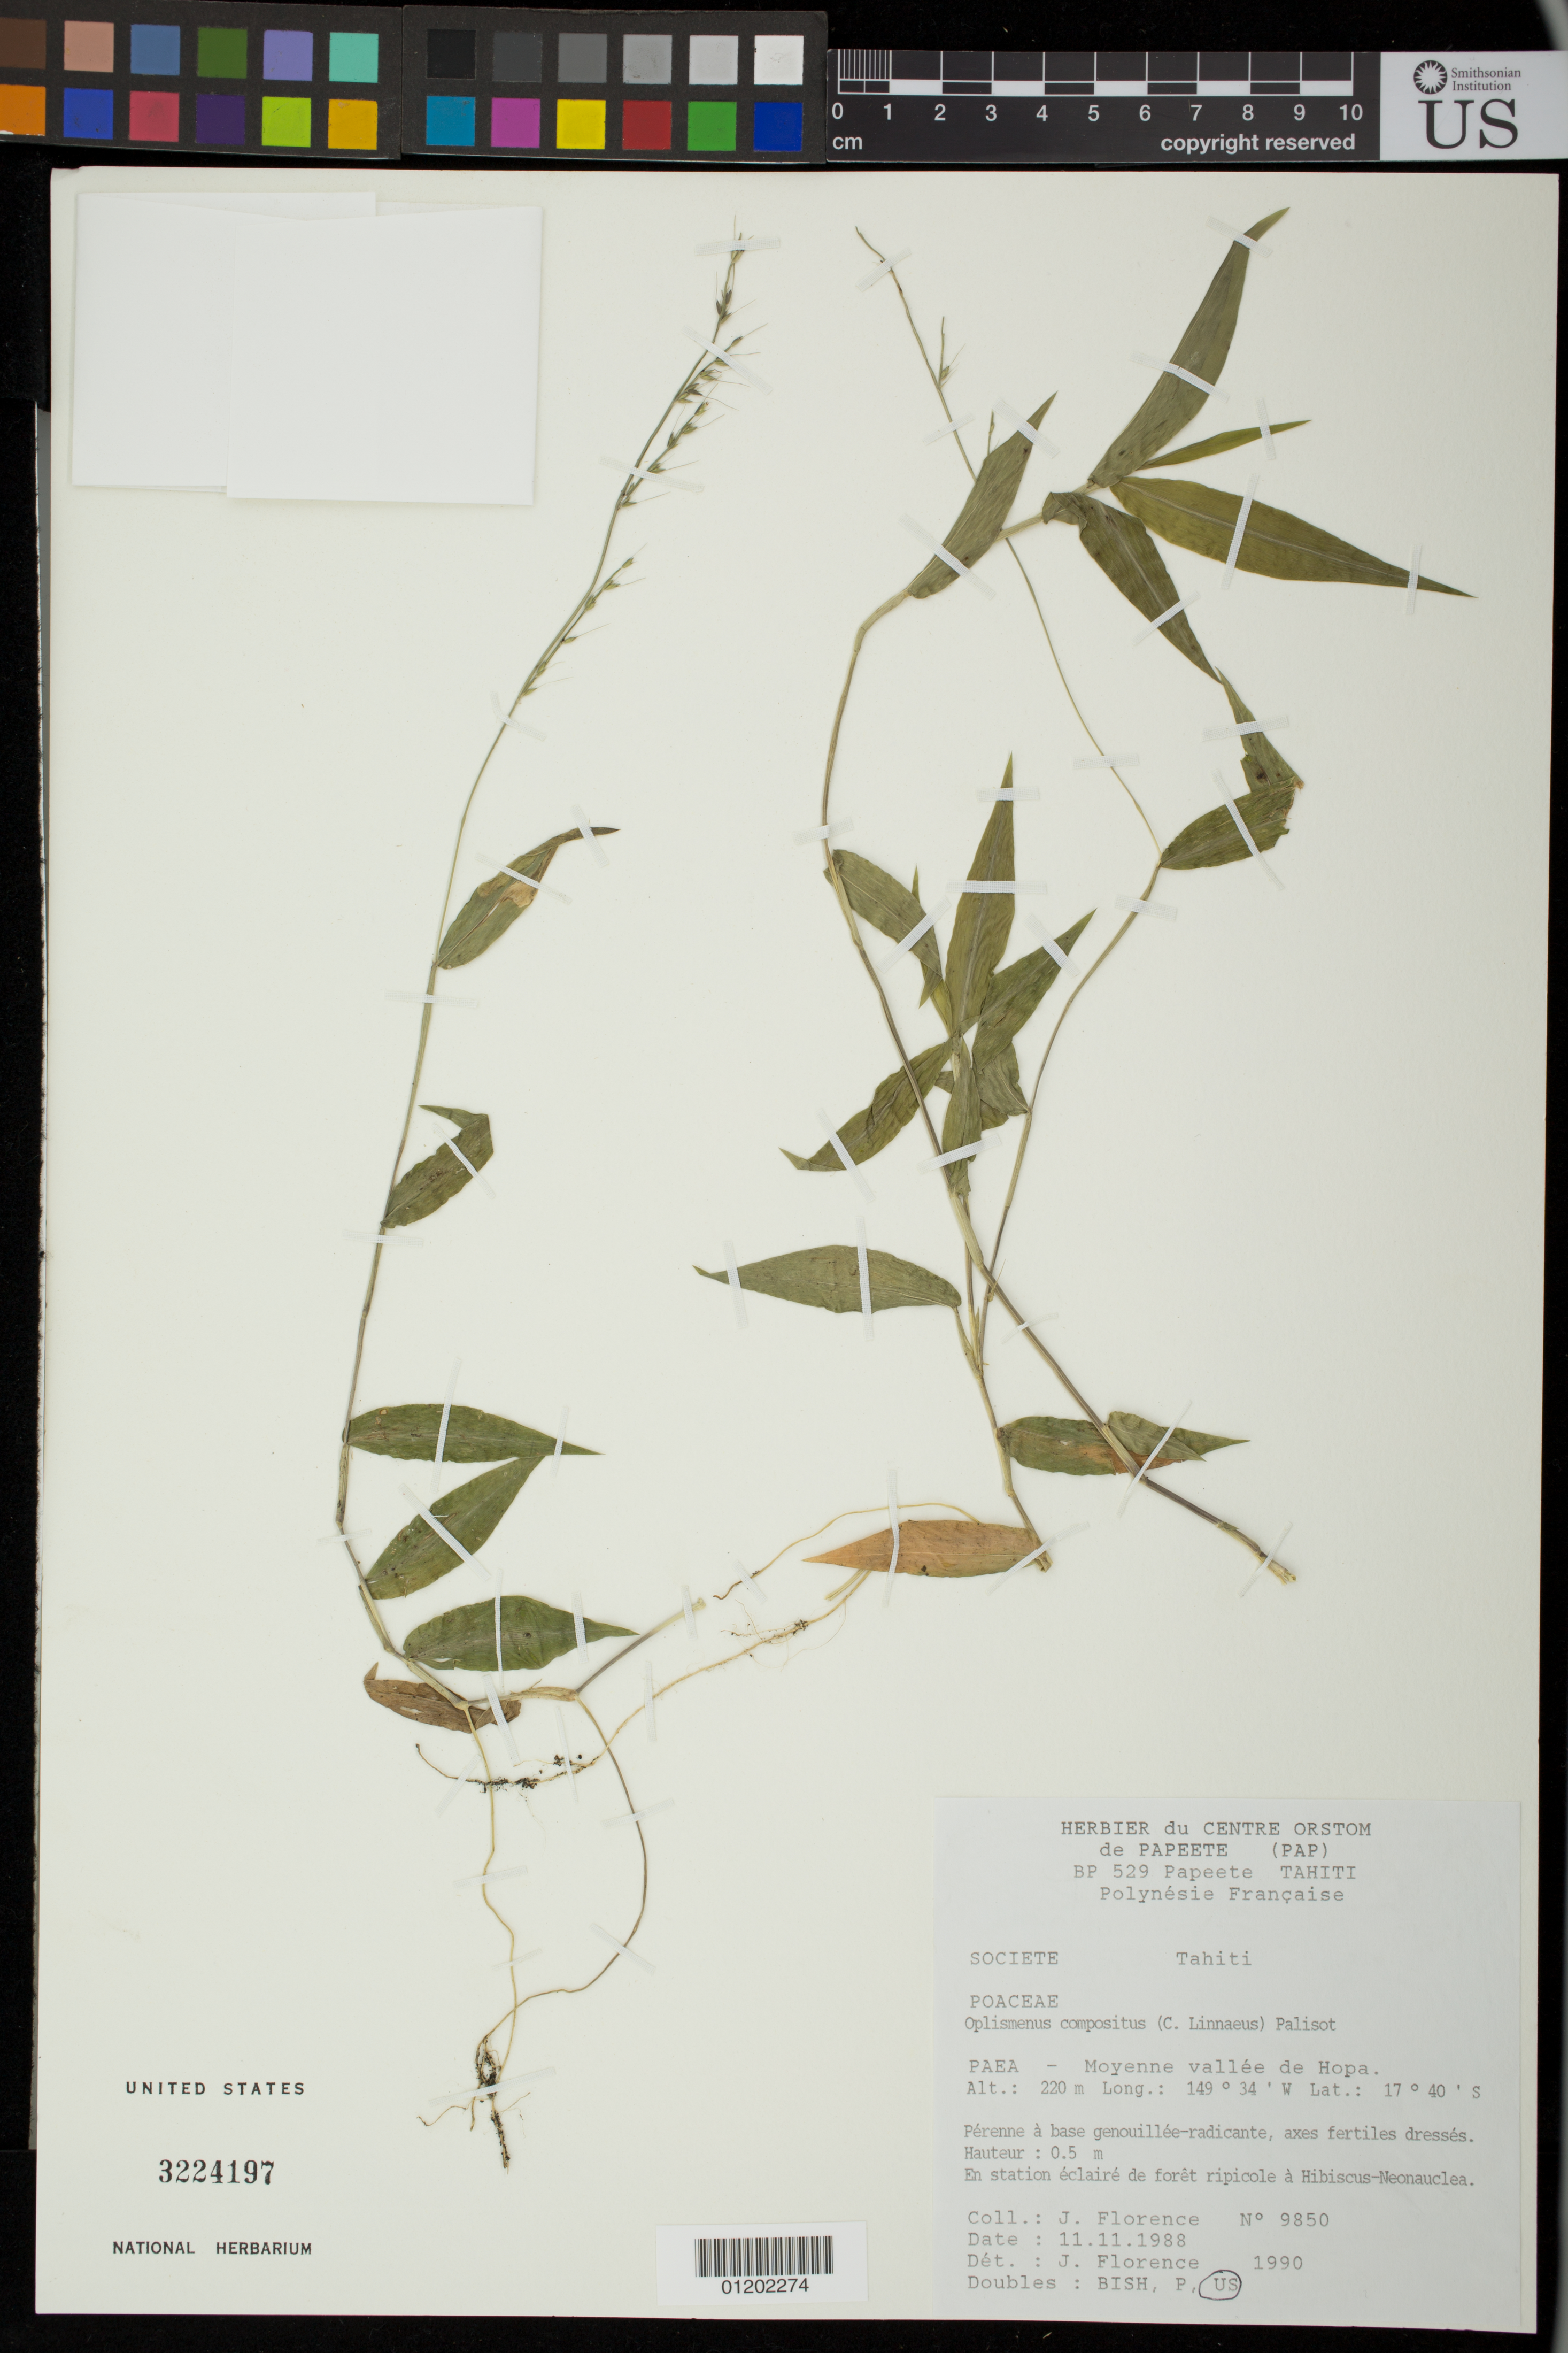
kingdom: Plantae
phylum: Tracheophyta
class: Liliopsida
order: Poales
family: Poaceae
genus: Oplismenus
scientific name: Oplismenus compositus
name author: (L.) P. Beauv.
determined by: Florence, J.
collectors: J. Florence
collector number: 9850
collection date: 1988-11-11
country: French Polynesia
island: Tahiti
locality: Paea - Moyenne vallèe de hopa.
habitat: en station èclairè de forèt ripicole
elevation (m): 220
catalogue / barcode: US 3224197